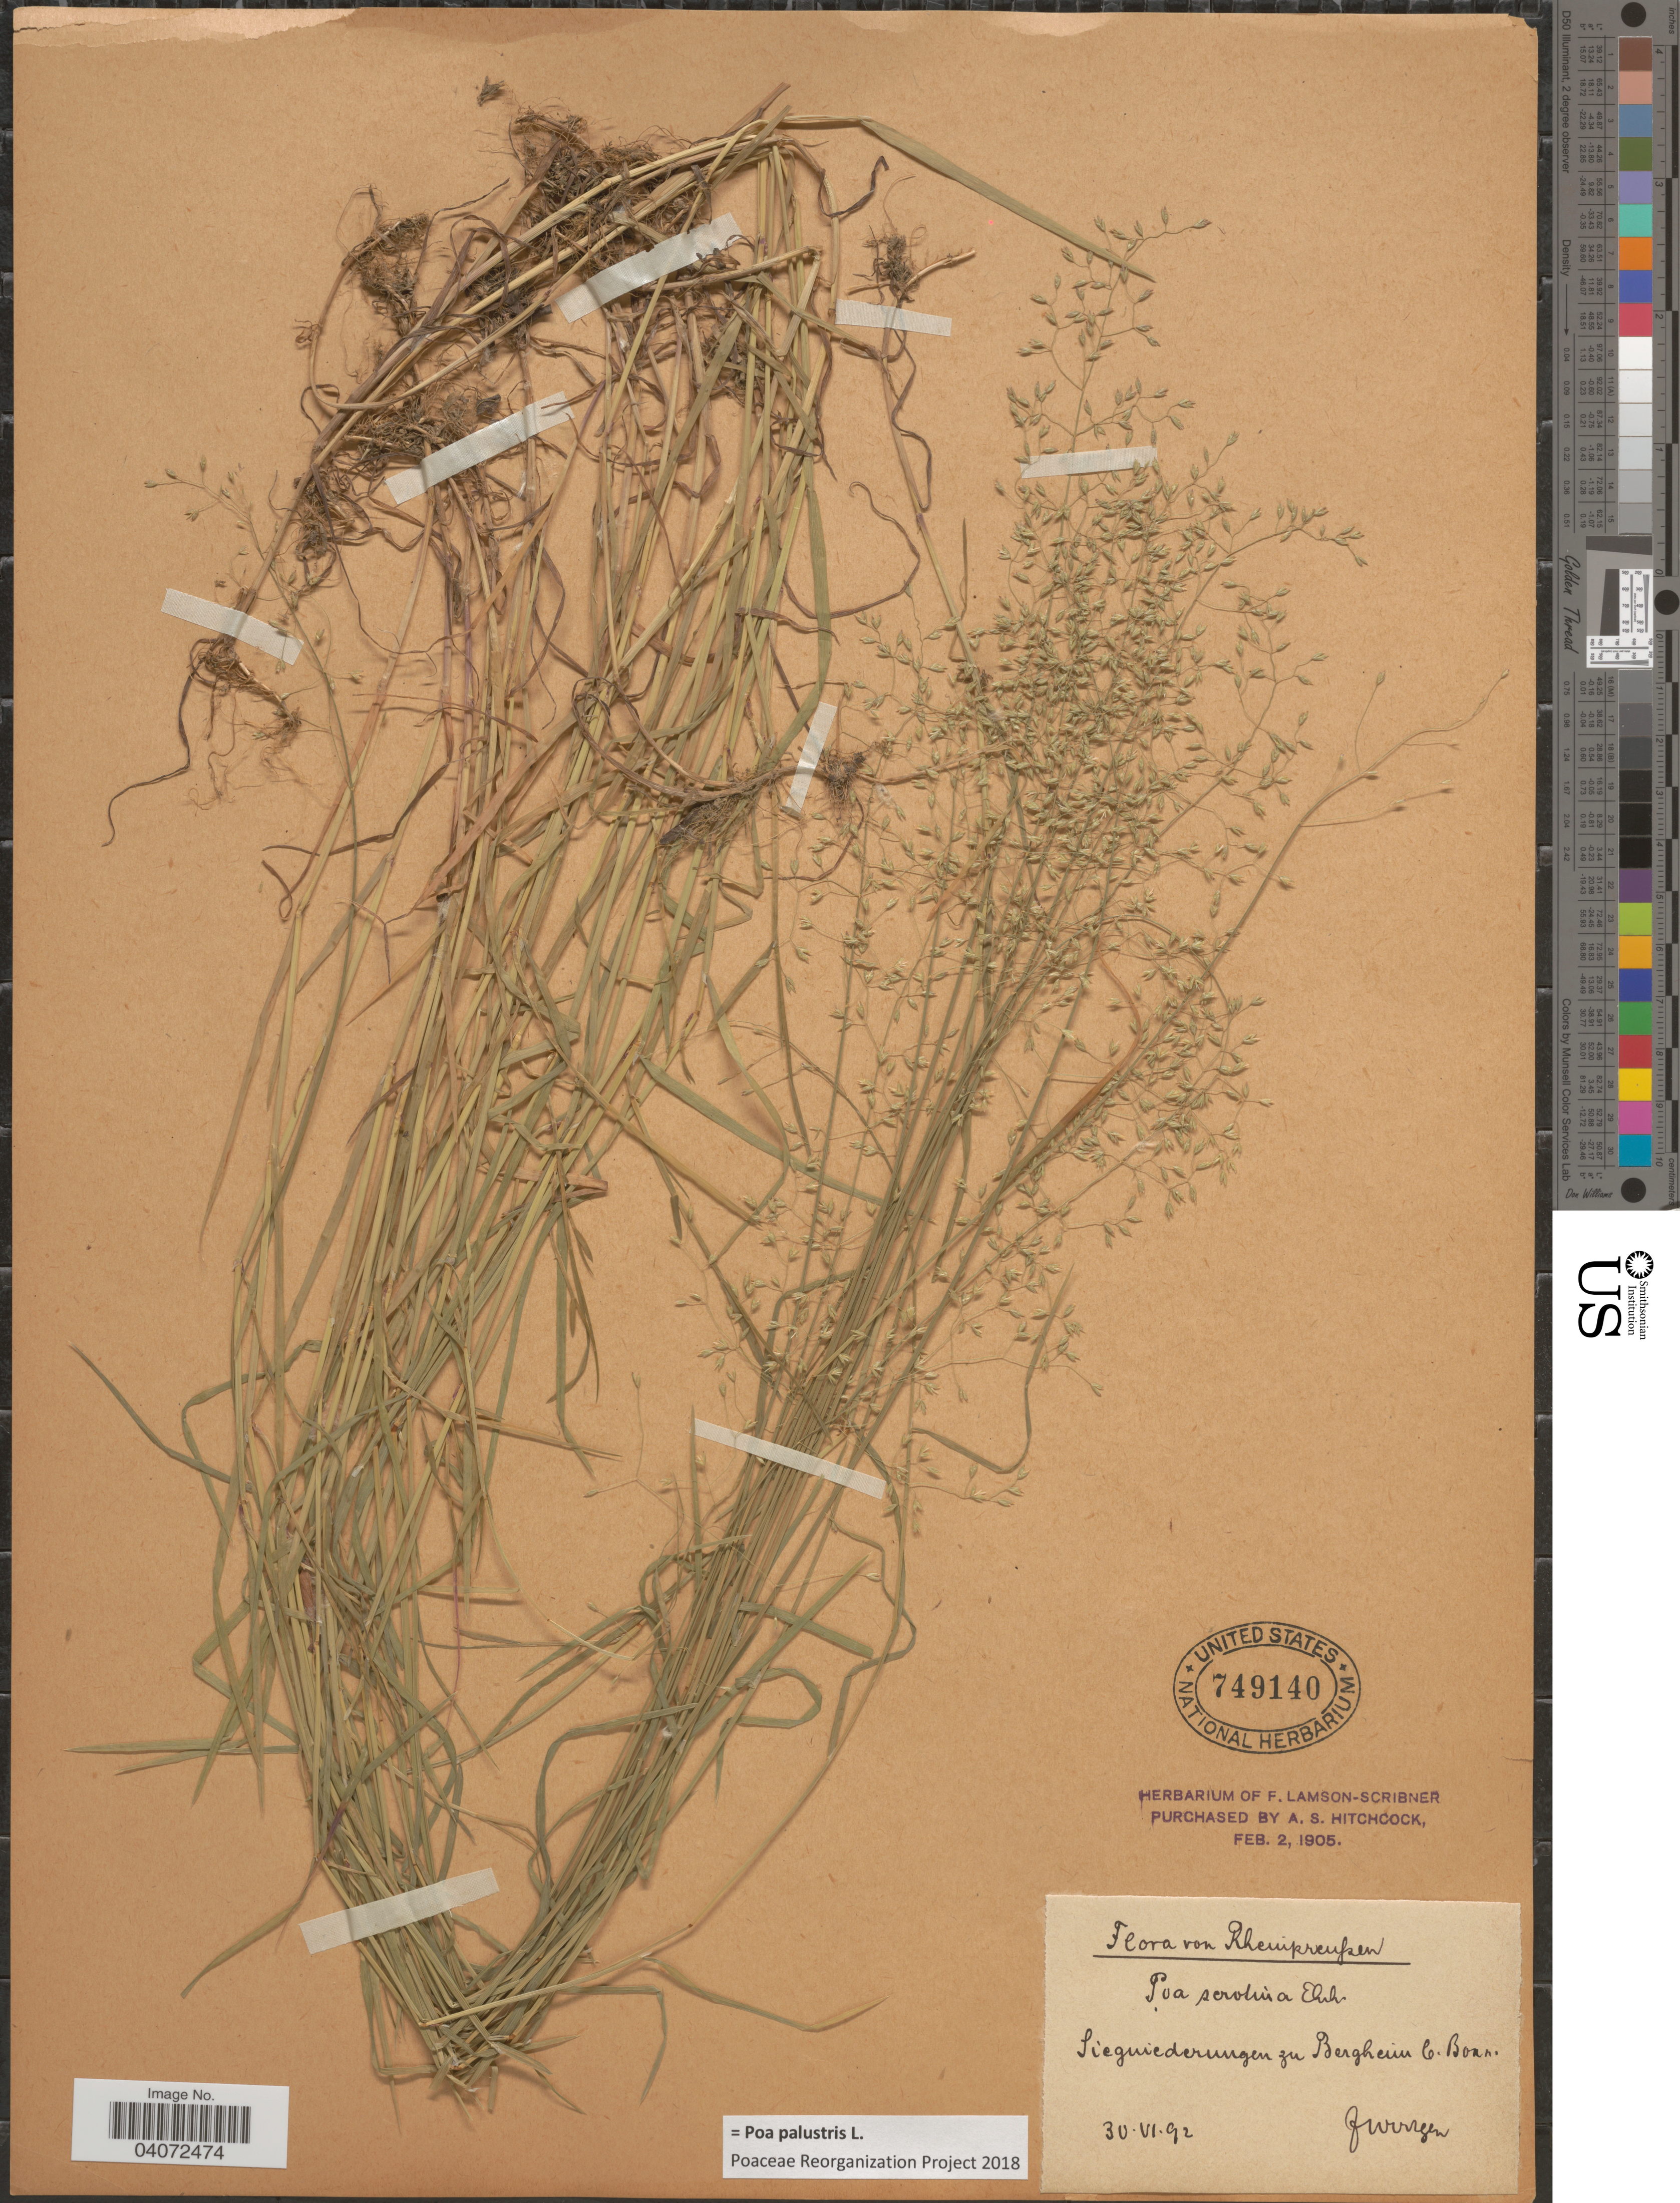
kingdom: Plantae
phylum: Tracheophyta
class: Liliopsida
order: Poales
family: Poaceae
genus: Poa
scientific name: Poa palustris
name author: L.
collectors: F. Wirtgen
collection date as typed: Transcribed d/m/y: 30/6/92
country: Germany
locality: Rheinprenssen. Siegniederungen zu Bergheim b. Bonn.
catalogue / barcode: US 749140